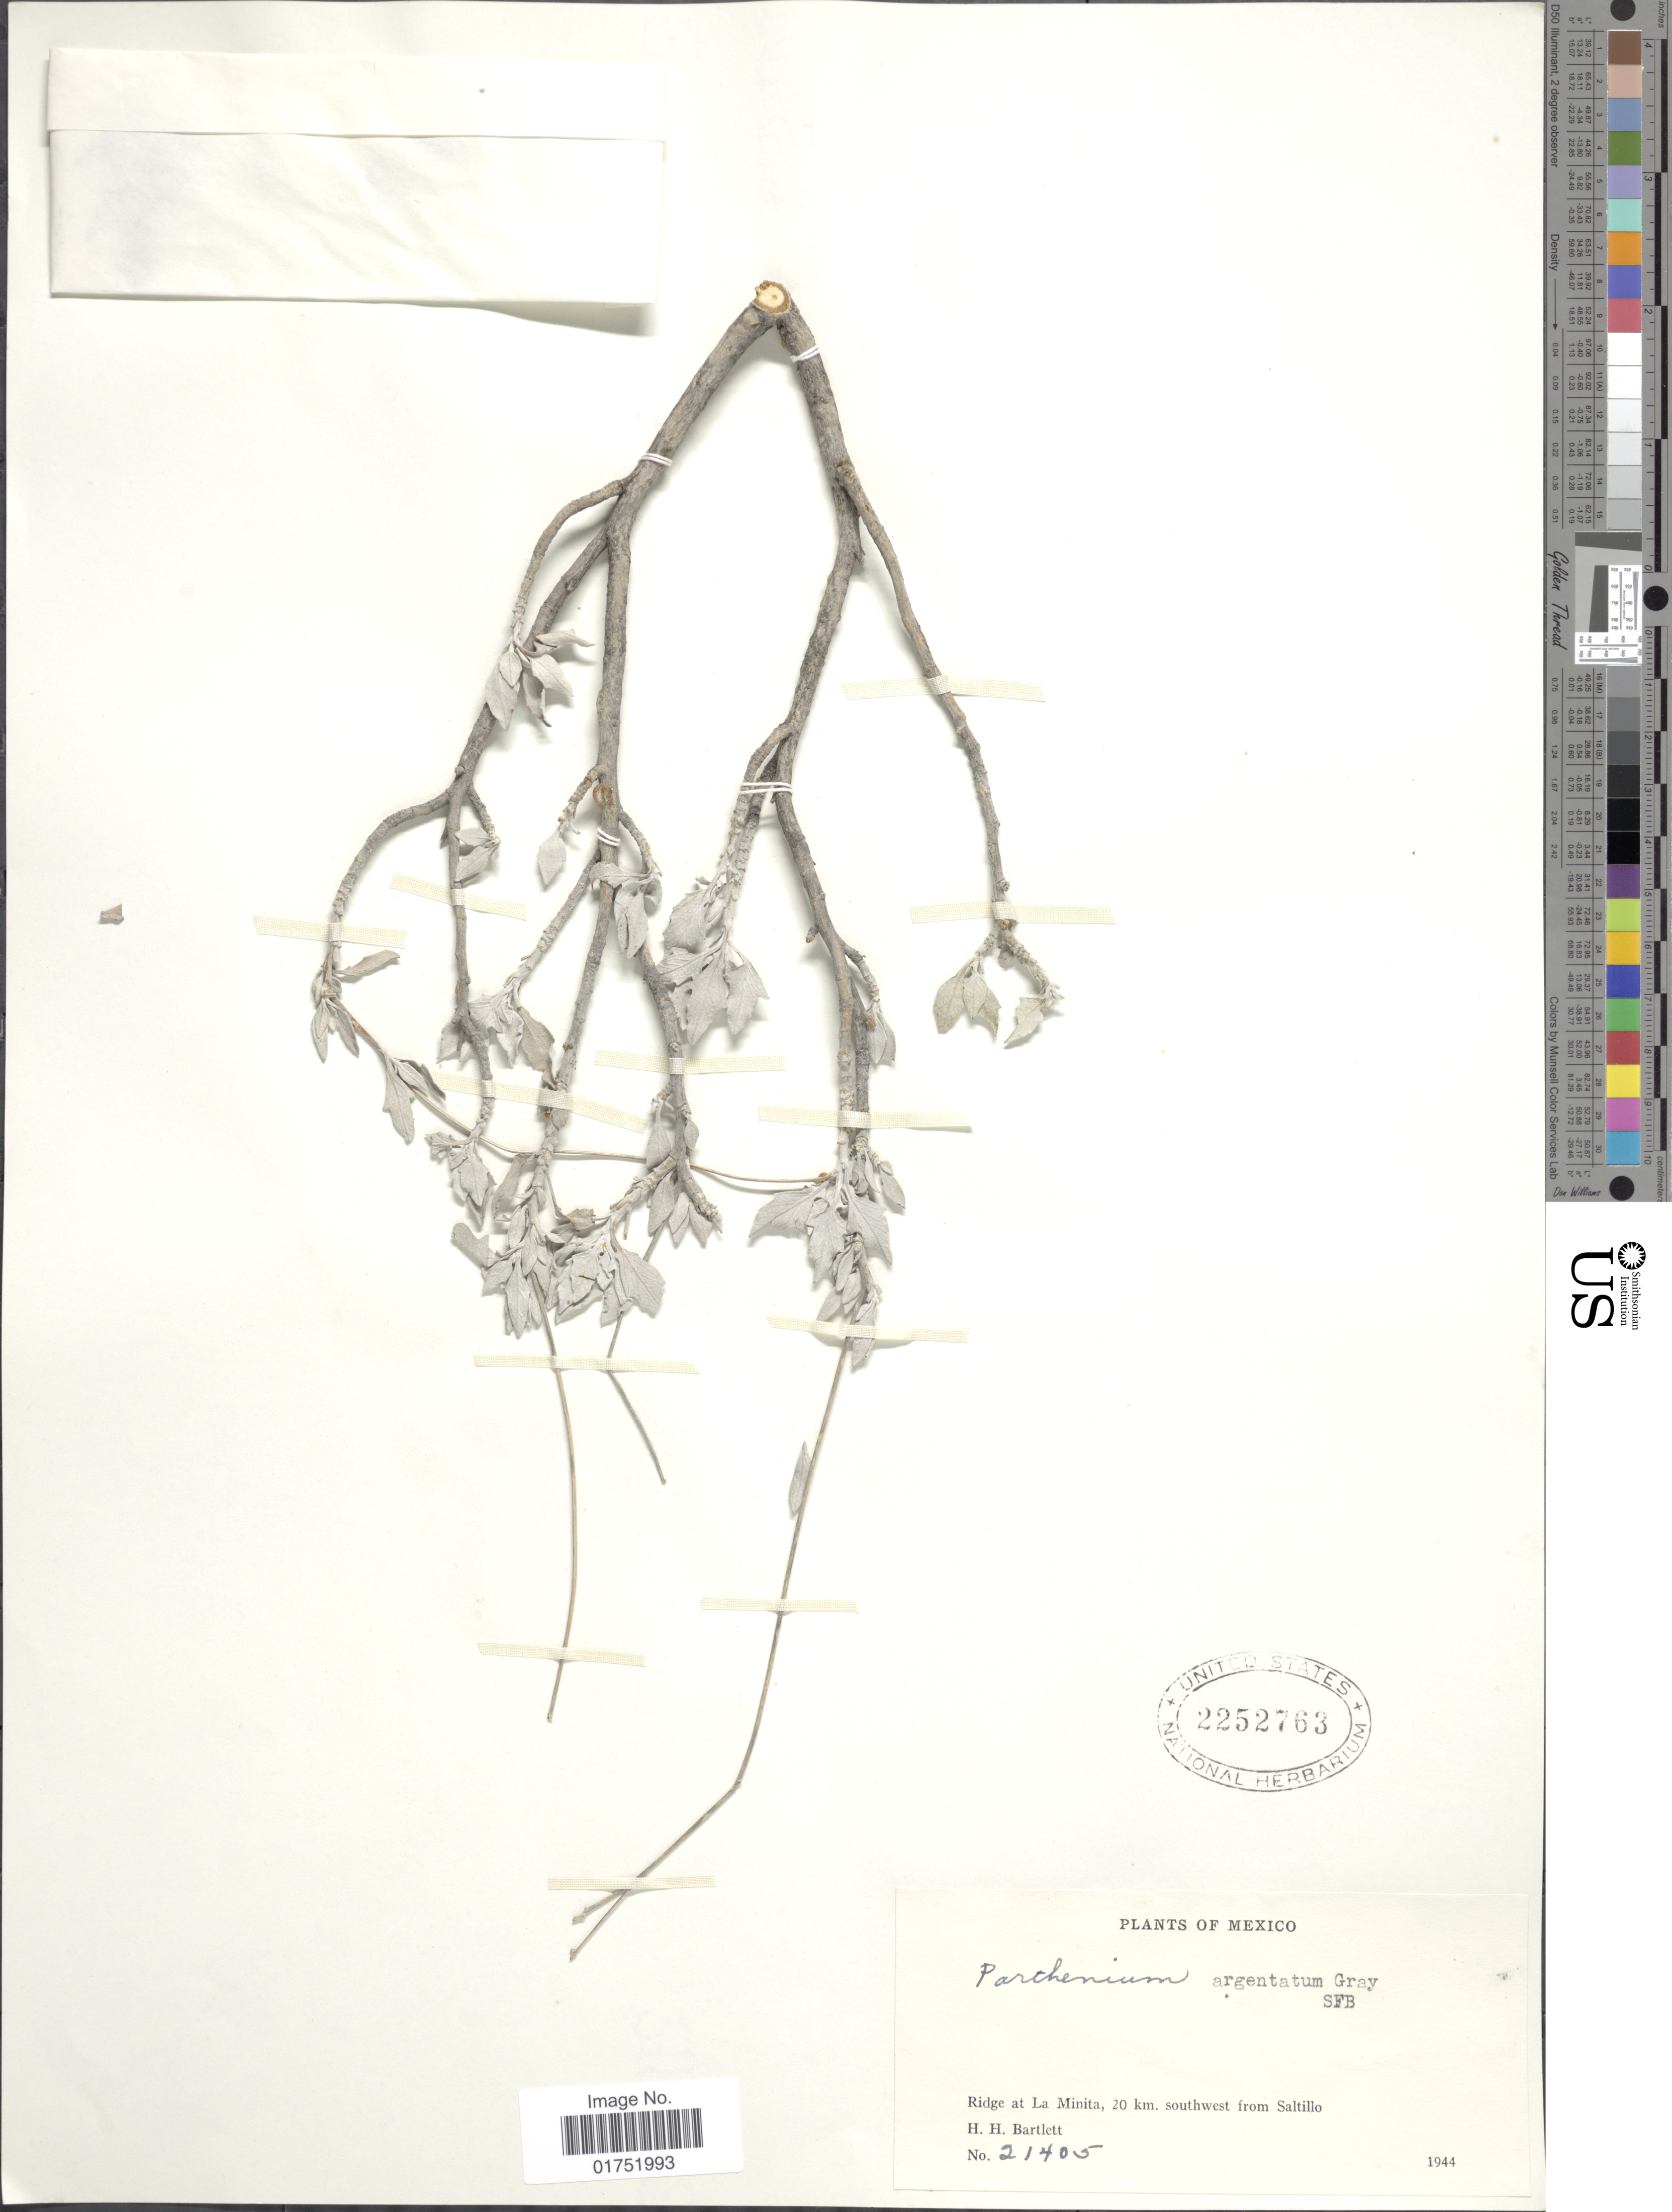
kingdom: Plantae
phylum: Tracheophyta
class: Magnoliopsida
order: Asterales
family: Asteraceae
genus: Parthenium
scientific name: Parthenium argentatum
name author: A. Gray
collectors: H. H. Bartlett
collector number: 21405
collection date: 1944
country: Mexico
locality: Ridge at La Minita, 20 km southwest from Saltillo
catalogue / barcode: US 2252763